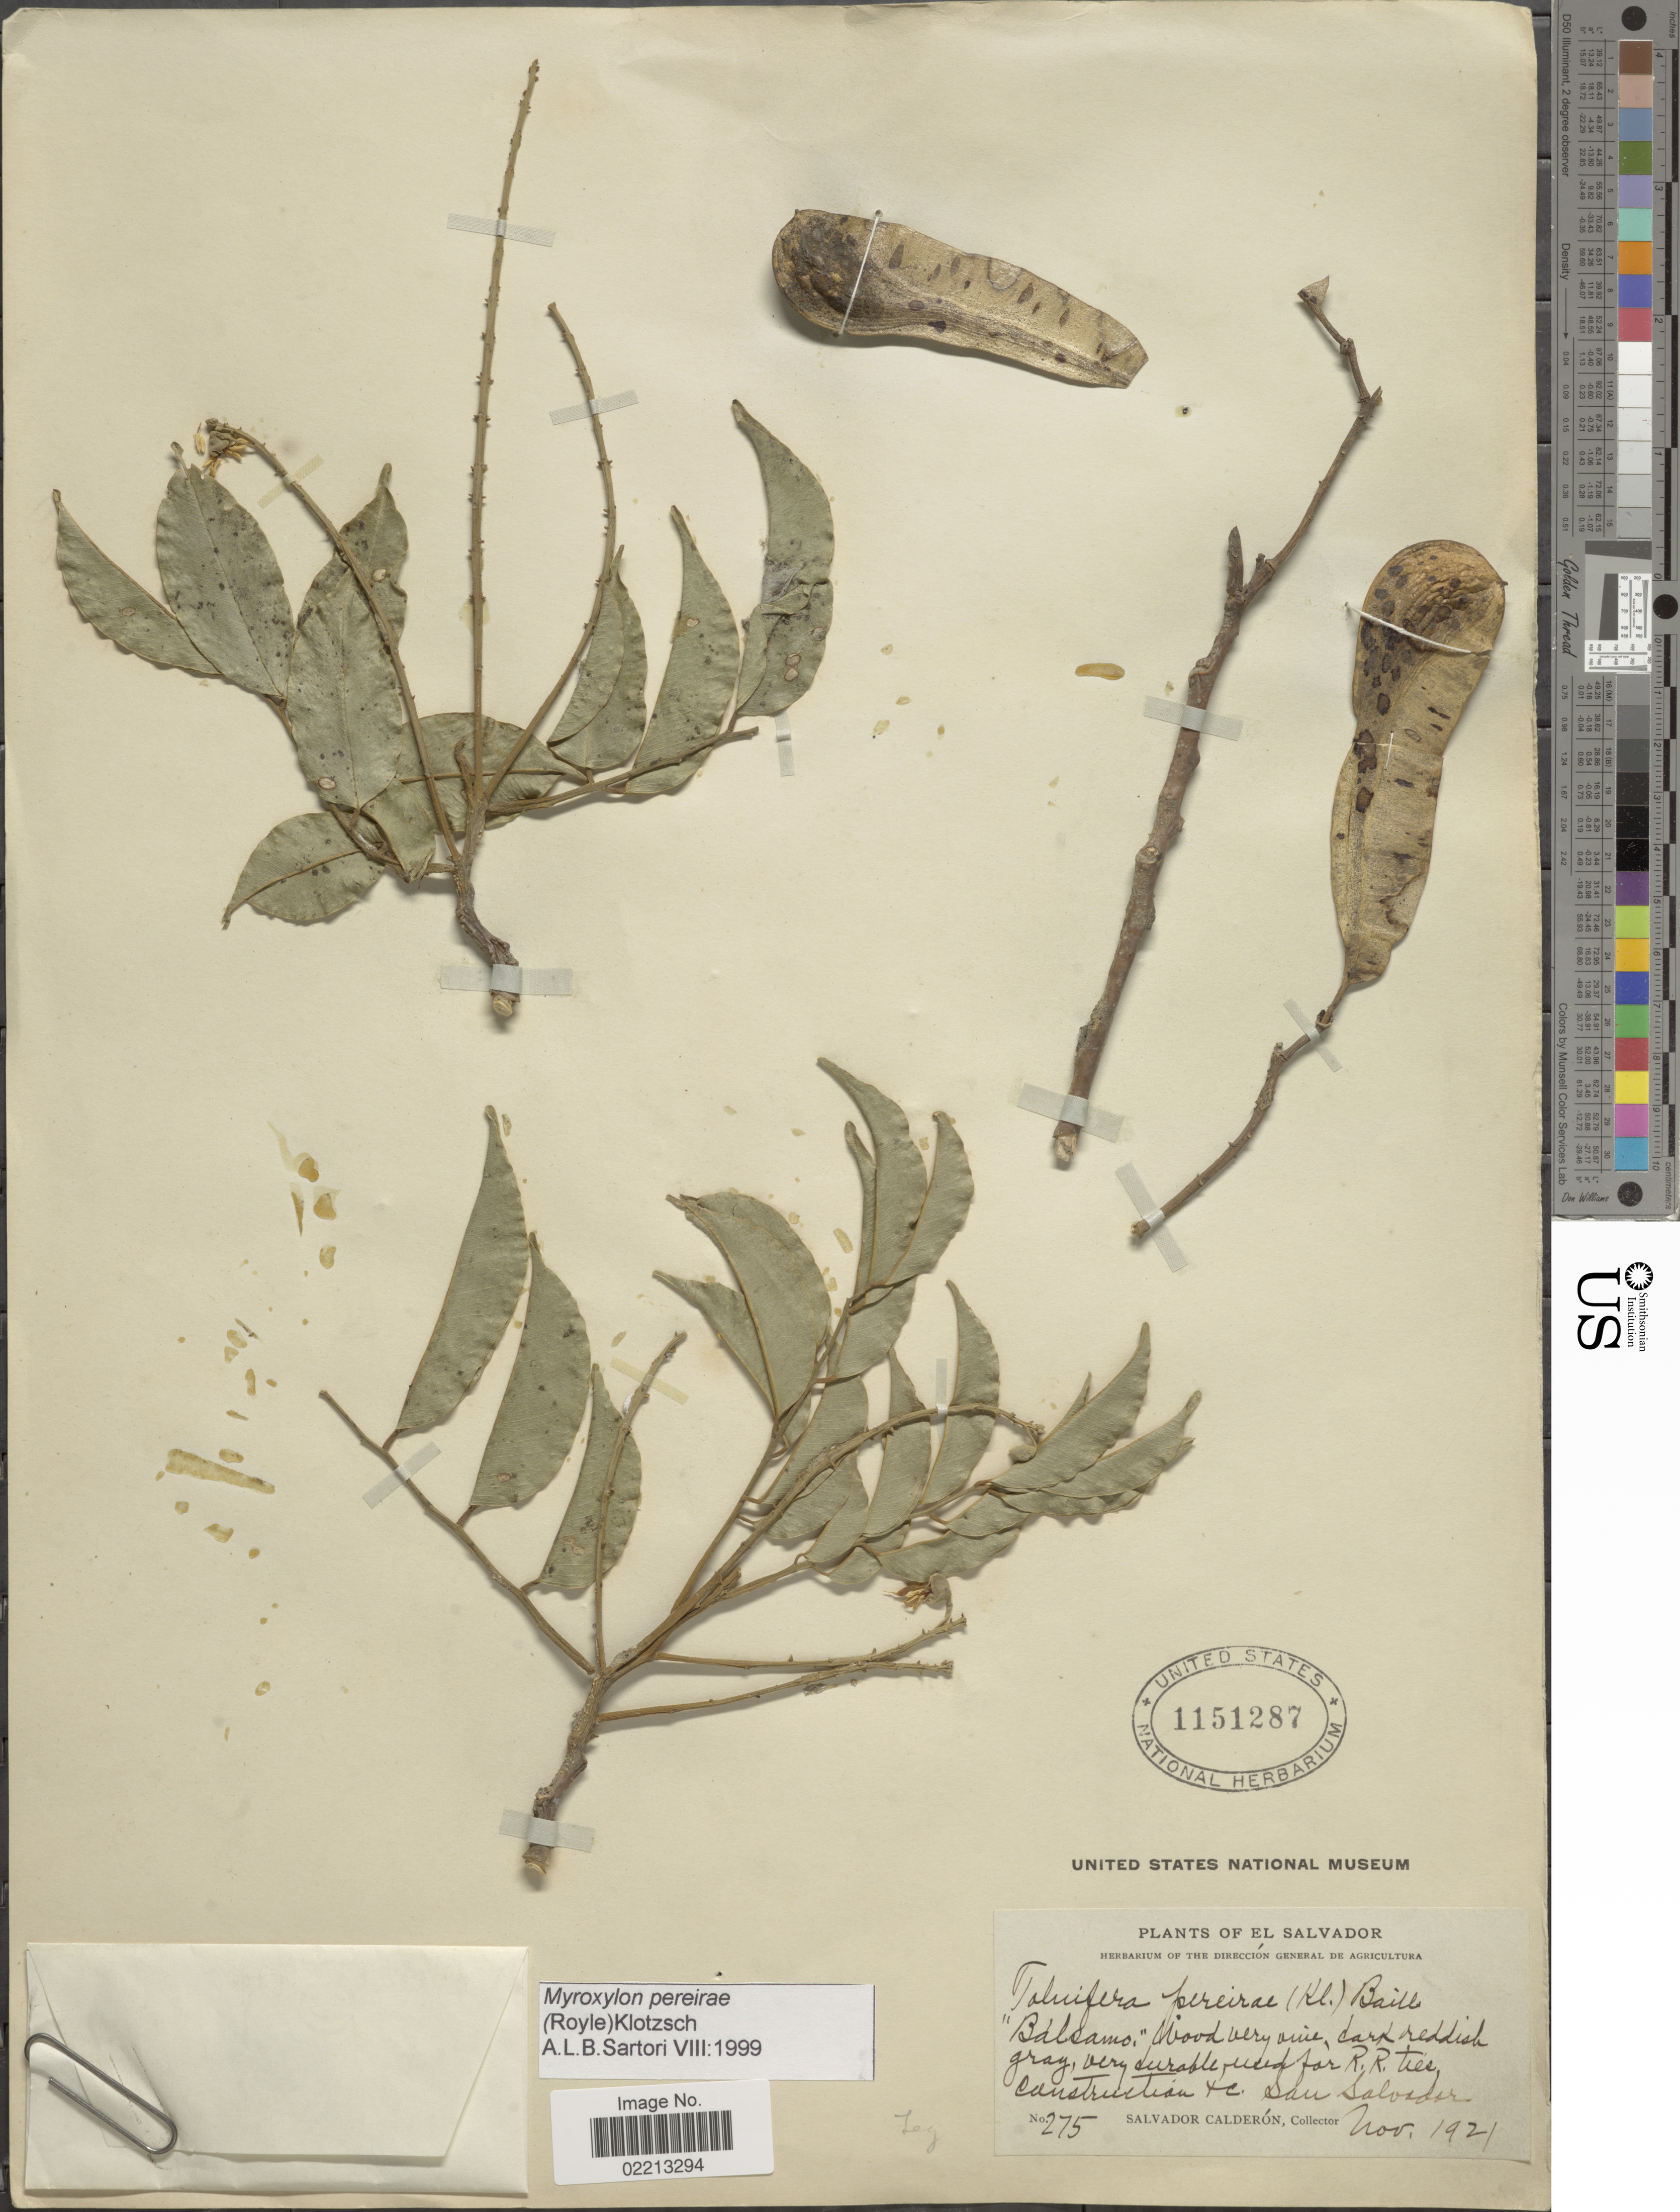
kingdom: Plantae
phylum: Tracheophyta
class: Magnoliopsida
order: Fabales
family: Fabaceae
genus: Myroxylon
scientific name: Myroxylon pereirae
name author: (Royle) Klotzsch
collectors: S. Calderón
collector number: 275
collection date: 1921-11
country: El Salvador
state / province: San Salvador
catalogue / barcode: US 1151287